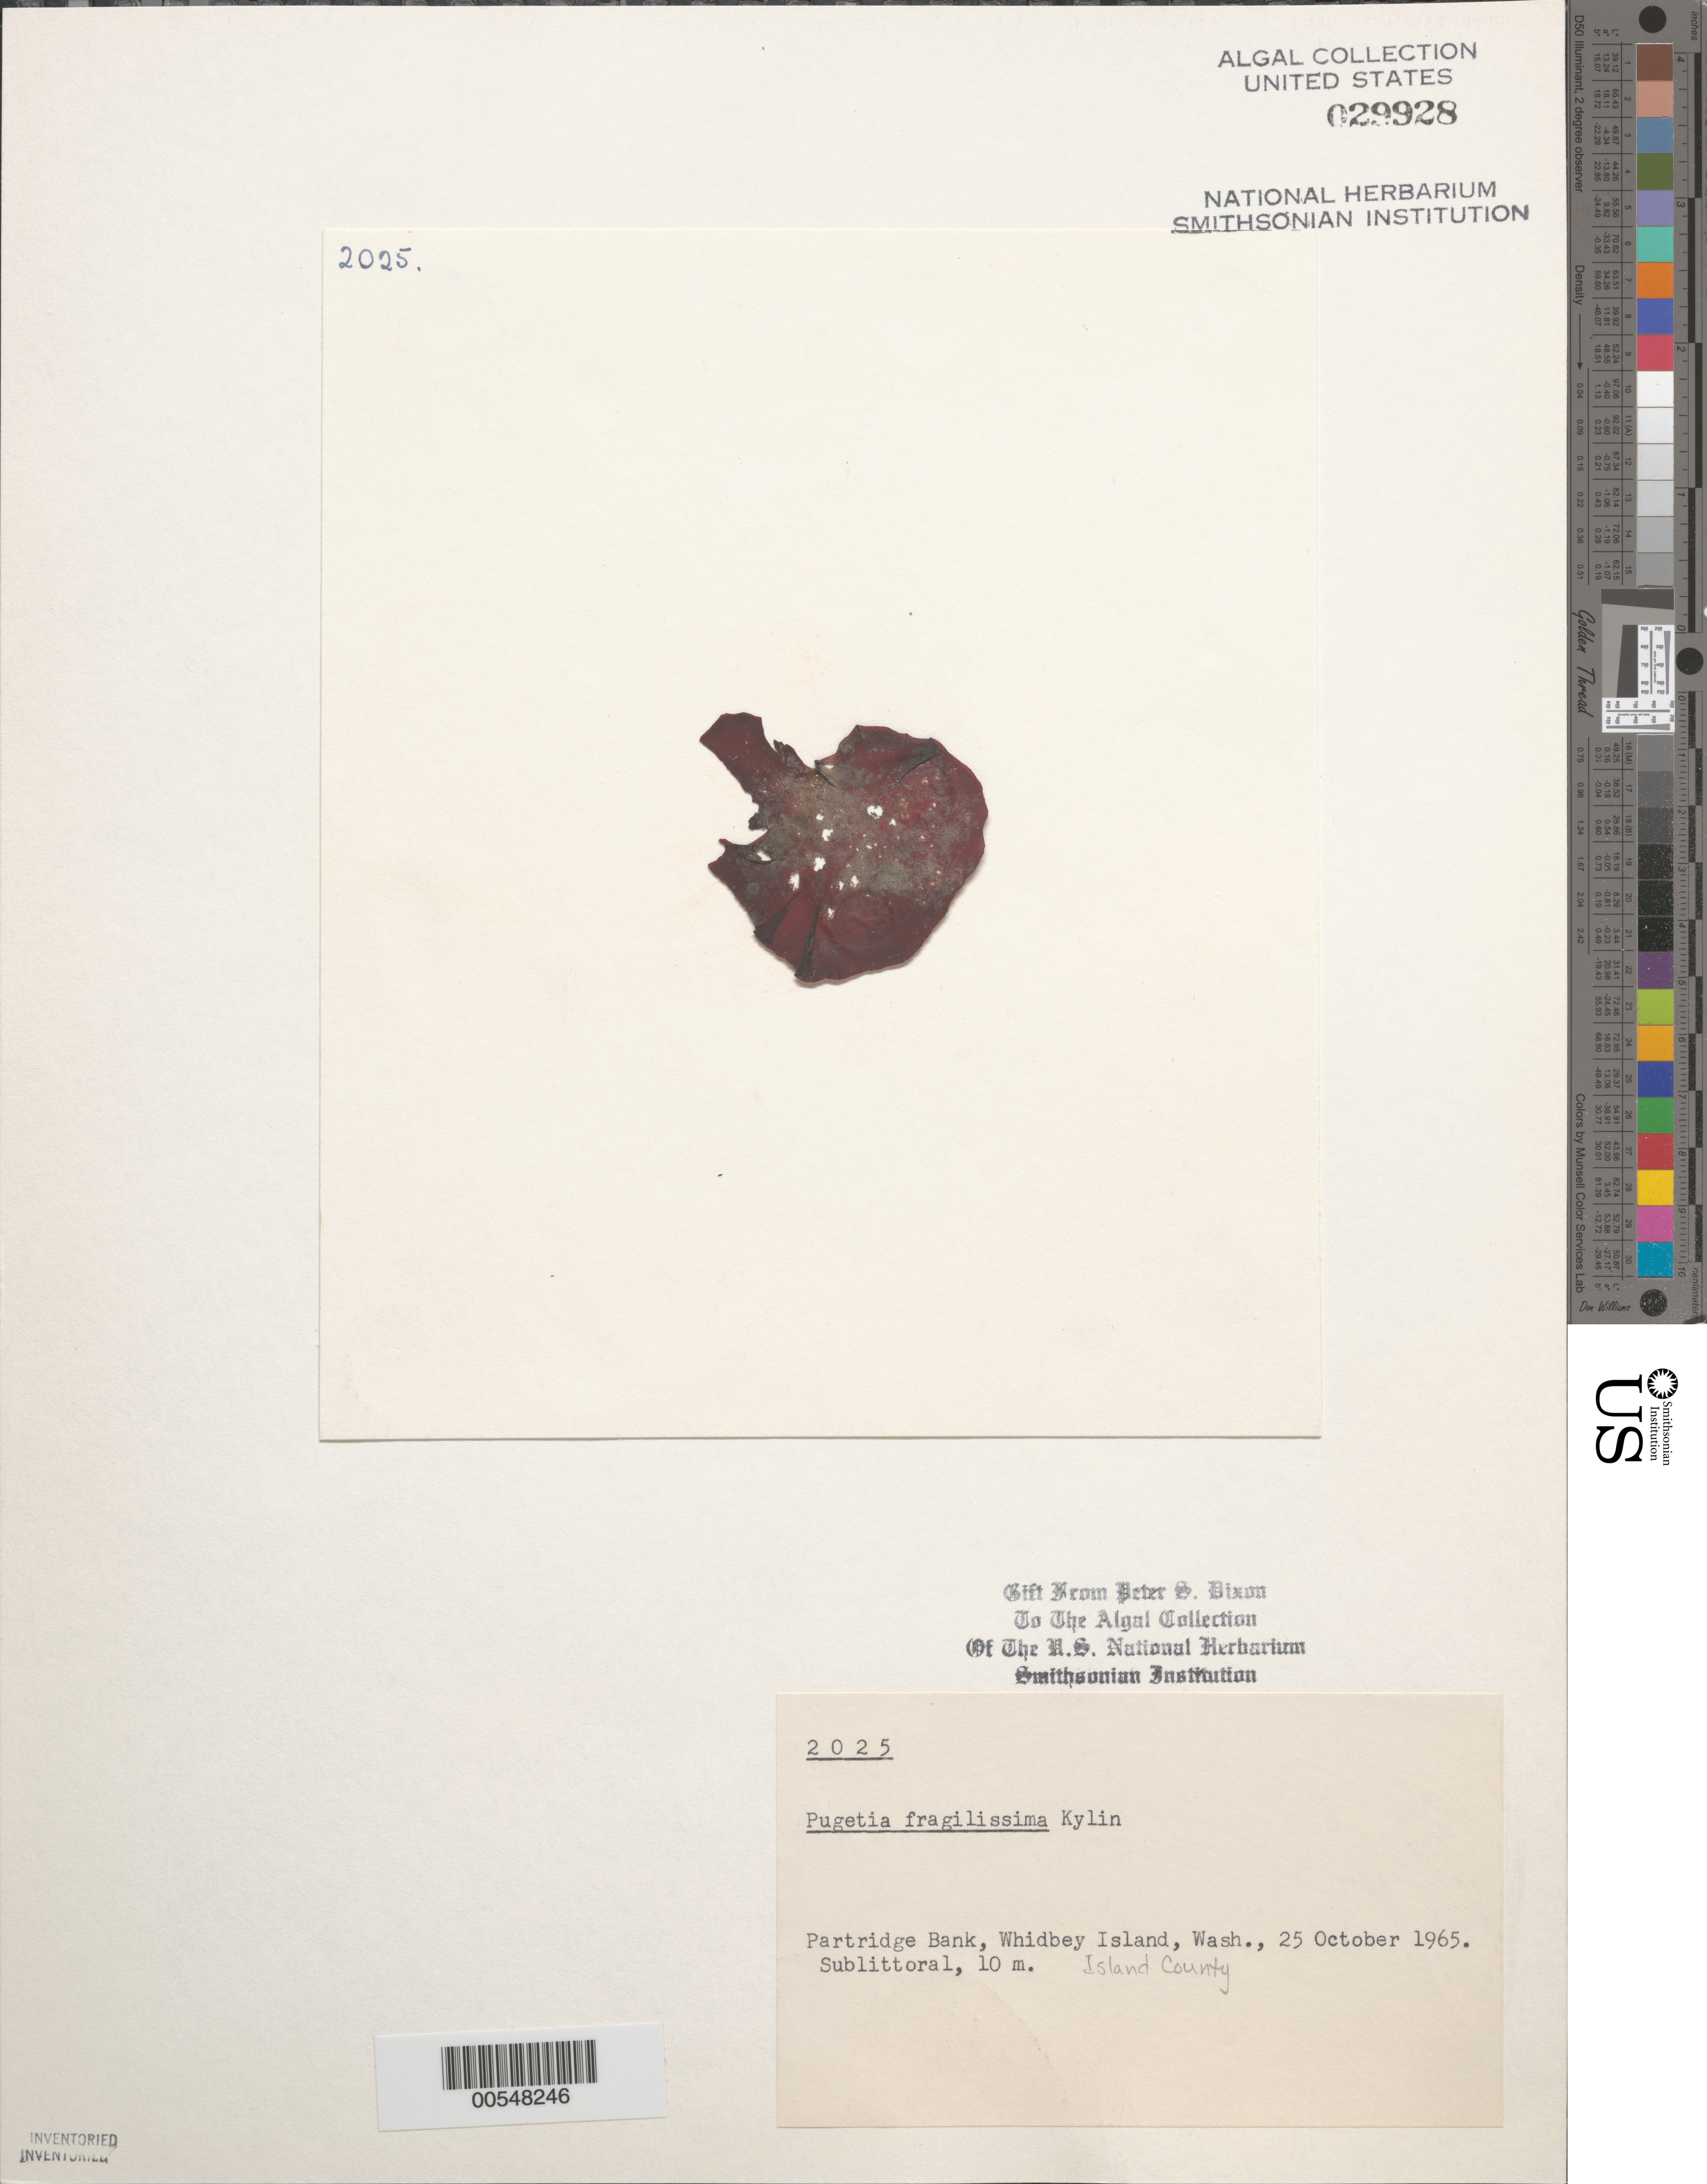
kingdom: Plantae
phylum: Rhodophyta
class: Florideophyceae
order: Gigartinales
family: Kallymeniaceae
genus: Pugetia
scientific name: Pugetia fragilissima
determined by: Dixon, P. S.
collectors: P. S. Dixon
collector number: PSD 2025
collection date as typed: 25 Oct 1965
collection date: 1965-10-25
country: United States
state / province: Washington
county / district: Island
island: Whidbey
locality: Partridge Bank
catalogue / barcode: US 29928